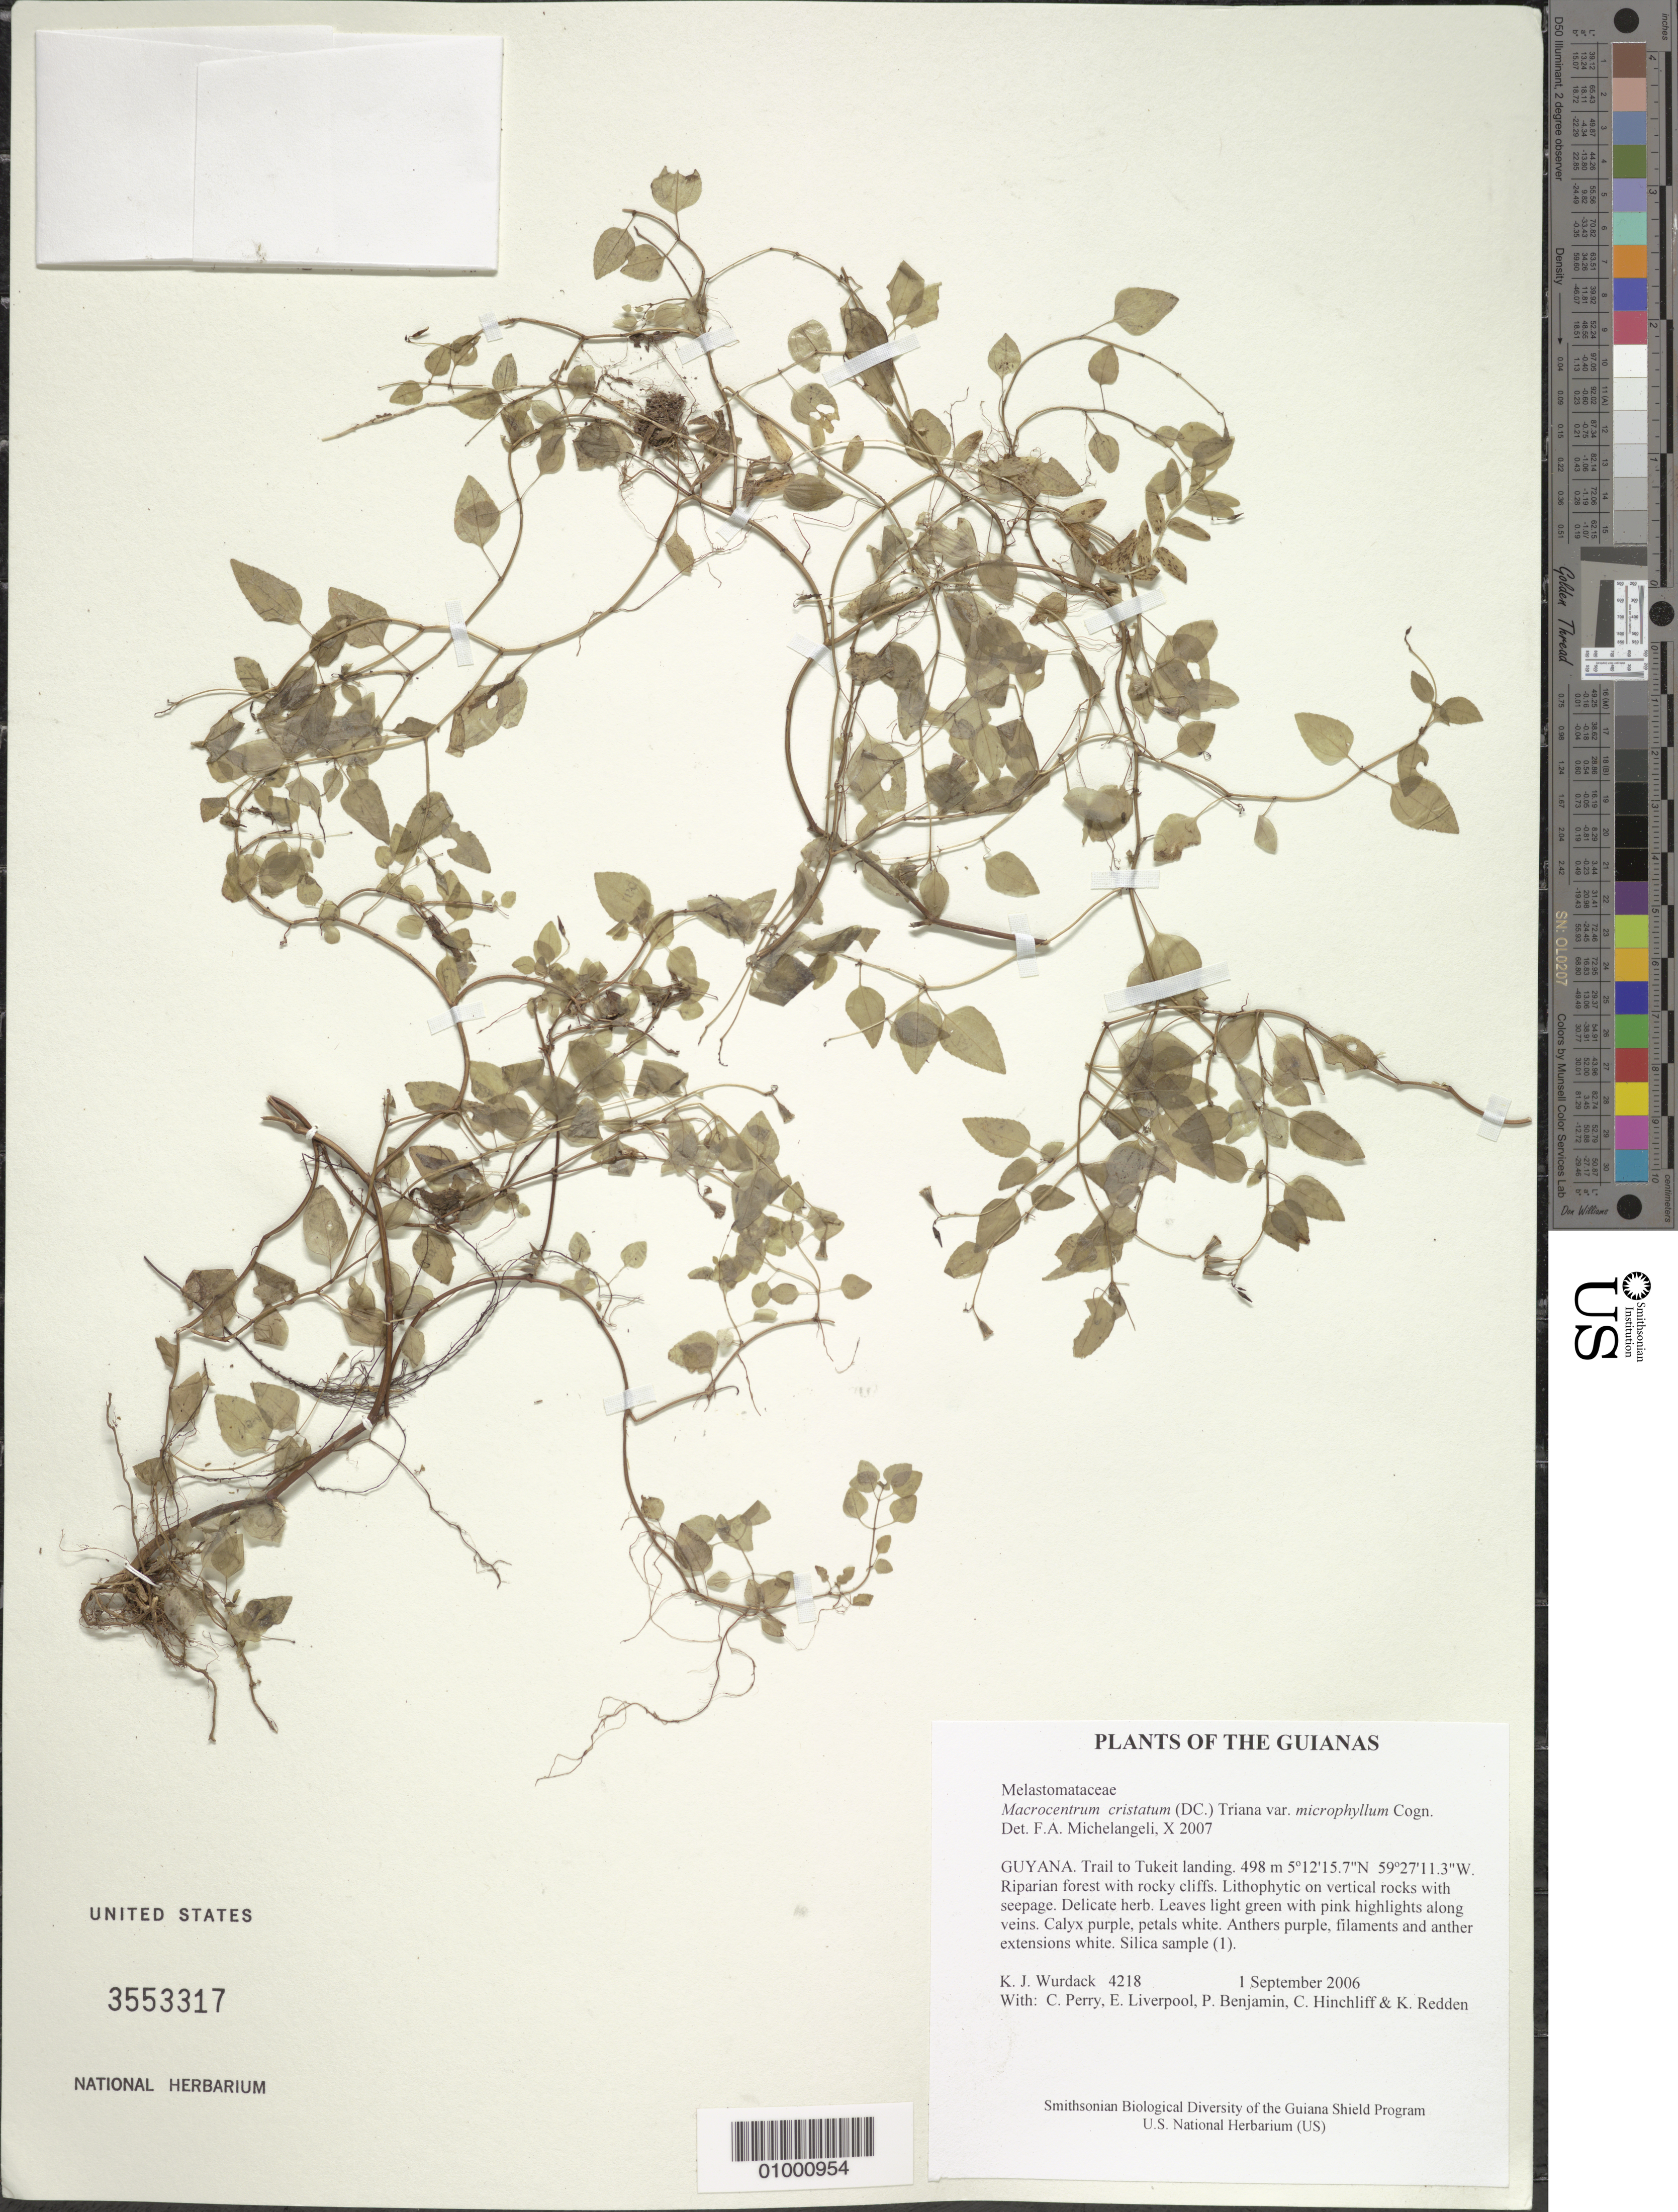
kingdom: Plantae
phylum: Tracheophyta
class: Magnoliopsida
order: Myrtales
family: Melastomataceae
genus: Macrocentrum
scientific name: Macrocentrum cristatum var. microphyllum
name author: Cogn.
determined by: Michelangeli, F. A.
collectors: K. Wurdack, C. Perry, E. Liverpool, P. Benjamin, C. E. Hinchliff & K. M. Redden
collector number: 4218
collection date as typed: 1 September 2006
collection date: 2006-09-01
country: Guyana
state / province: Potaro-Siparuni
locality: Trail to Tukeit landing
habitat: Riparian forest with rocky cliffs.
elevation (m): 498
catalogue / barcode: US 3553317